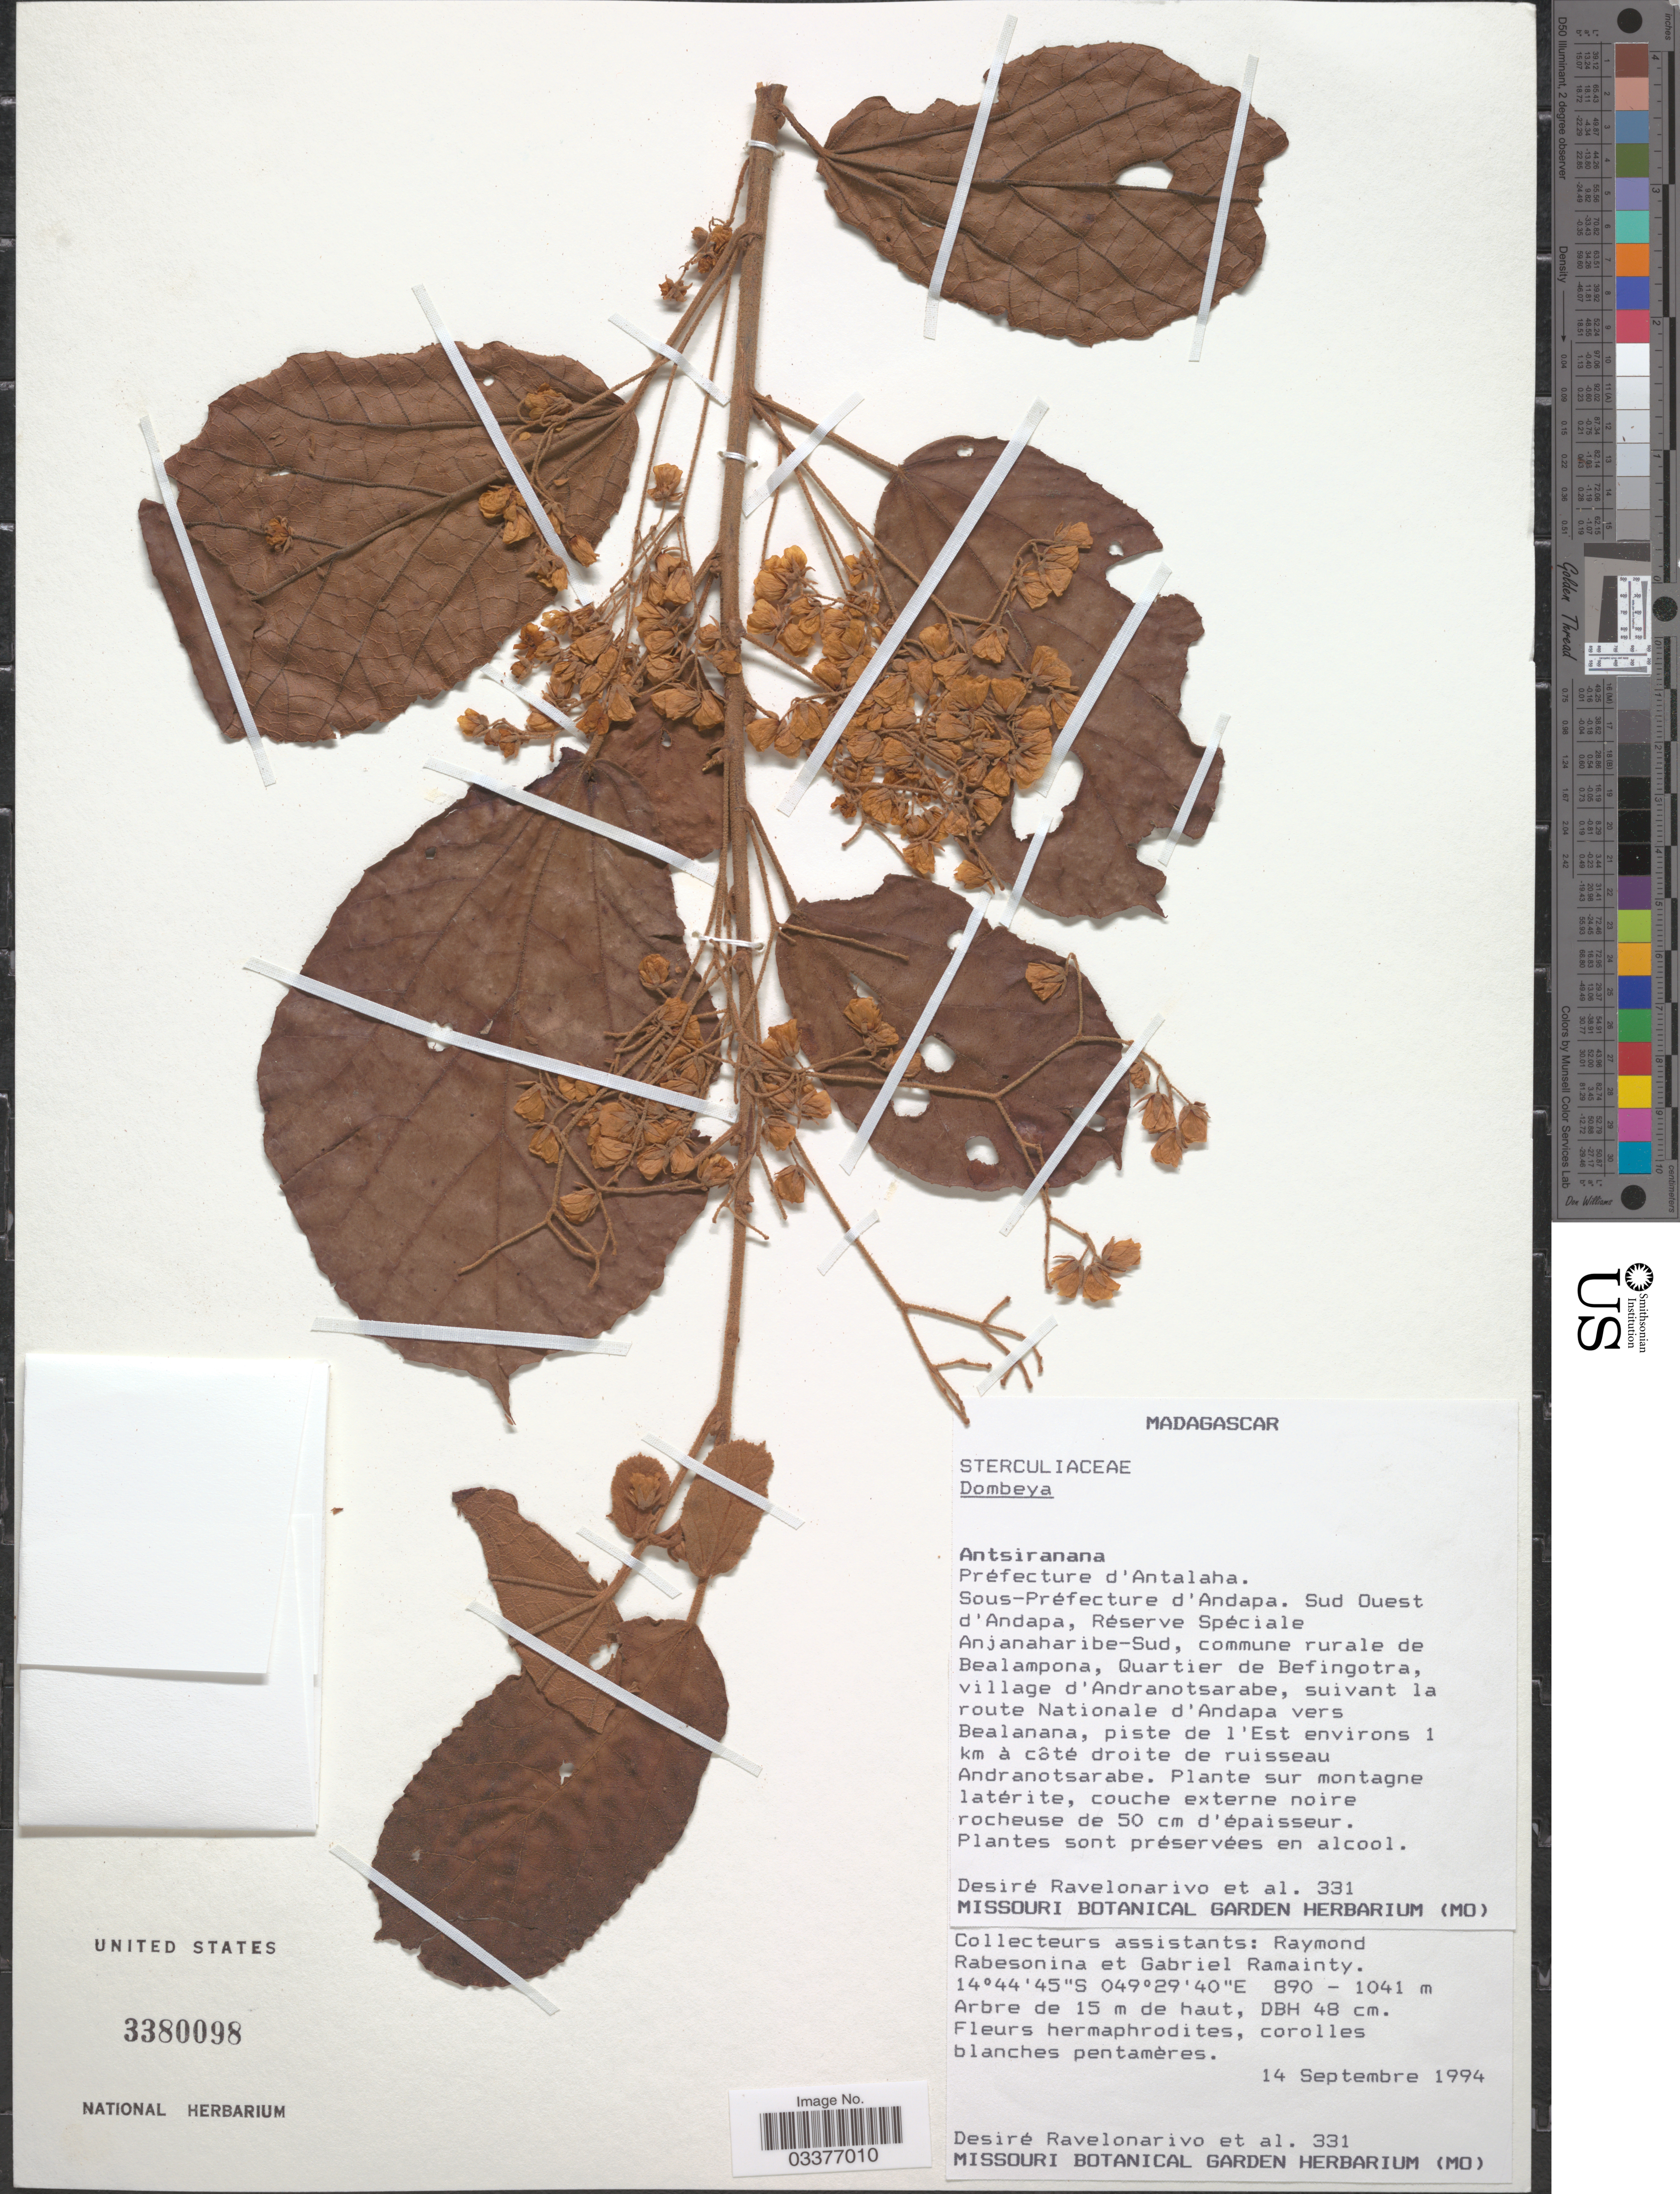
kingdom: Plantae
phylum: Tracheophyta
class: Magnoliopsida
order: Malvales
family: Malvaceae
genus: Dombeya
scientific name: Dombeya sp.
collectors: D. Ravelonarivo, R. Rabesonina & G. Ramainty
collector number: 331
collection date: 1994-09-14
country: Madagascar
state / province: Sava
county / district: Andapa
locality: Préfecture d'Antalaha. Sous-Préfecture d'Andapa. Sud Ouest d'Andapa, Réserve Spéciale Anjanaharibe-Sud, commune rurale de Bealampona, Quartier de Befingotra, village d'Andranotsarabe, suivant la route Nationale d'Andapa vers Bealanana, piste de l'Est environs 1 km à côte droite de ruisseau Andranotsarabe.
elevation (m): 890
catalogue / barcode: US 3380098